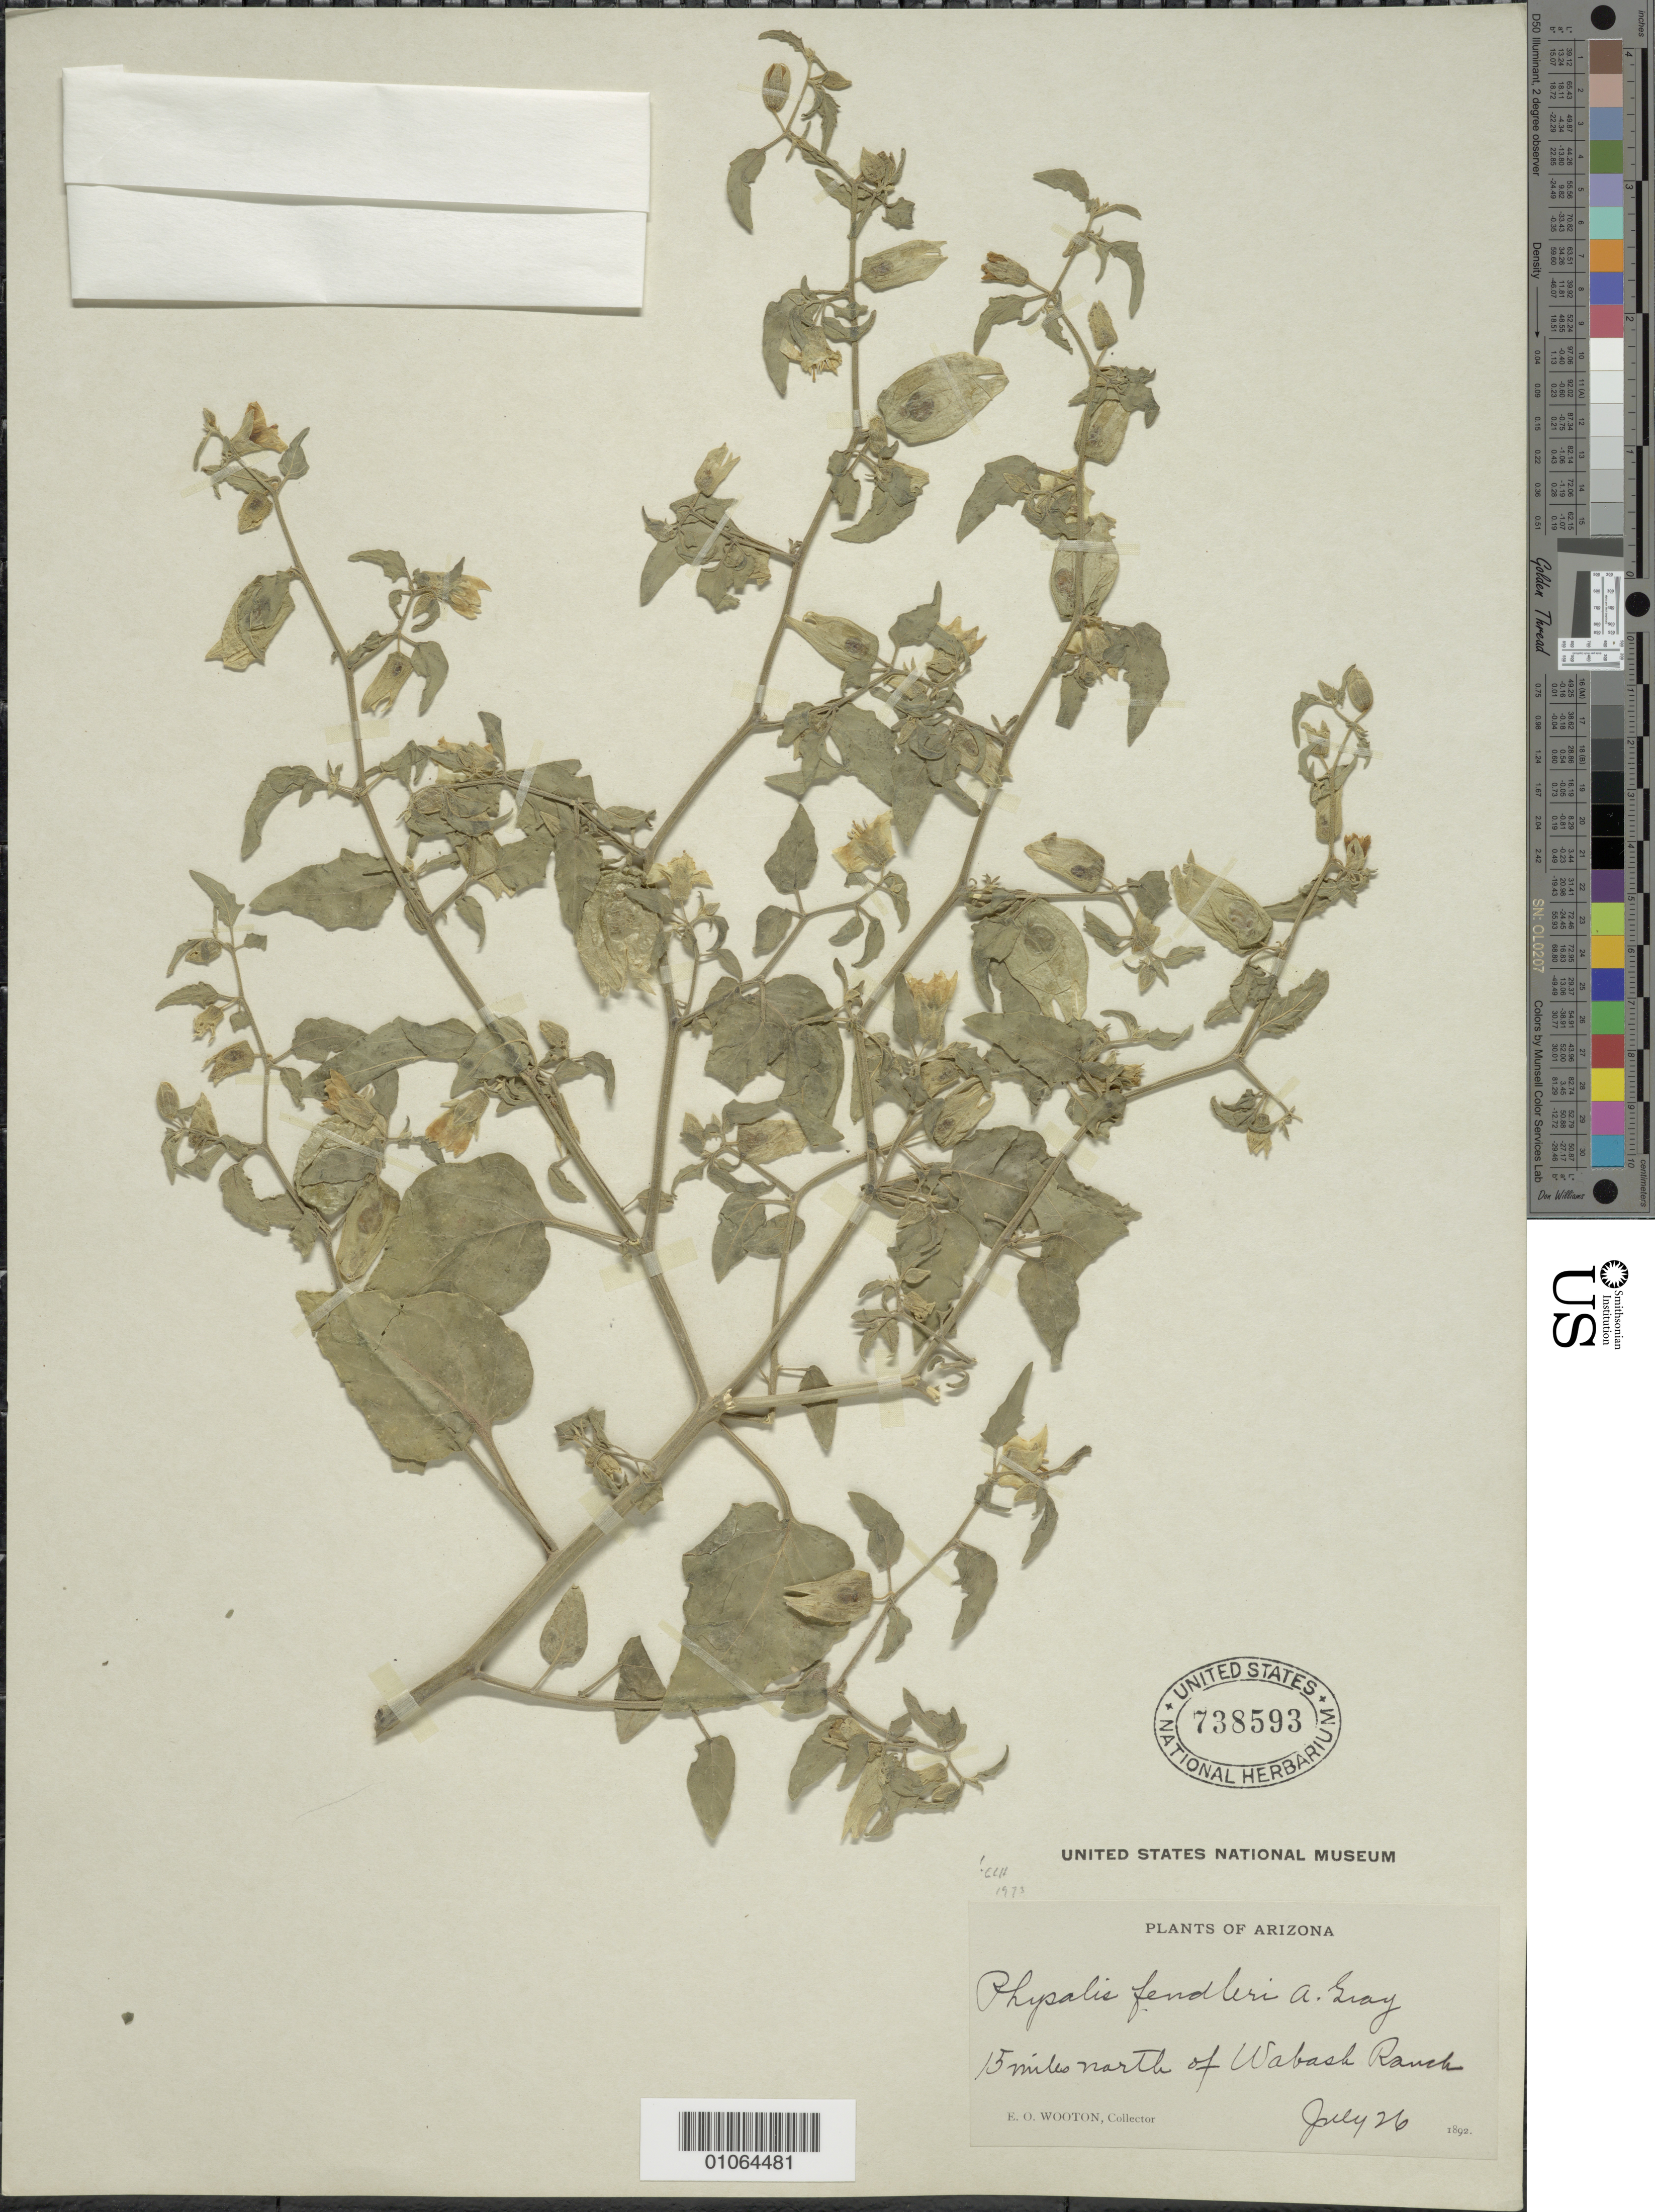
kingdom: Plantae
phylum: Tracheophyta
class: Magnoliopsida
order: Solanales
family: Solanaceae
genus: Physalis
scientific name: Physalis fendleri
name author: A. Gray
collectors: E. O. Wooton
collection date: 1892-07-26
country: United States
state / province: Arizona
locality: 15 miles north of Wabash Ranch.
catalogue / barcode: US 738593